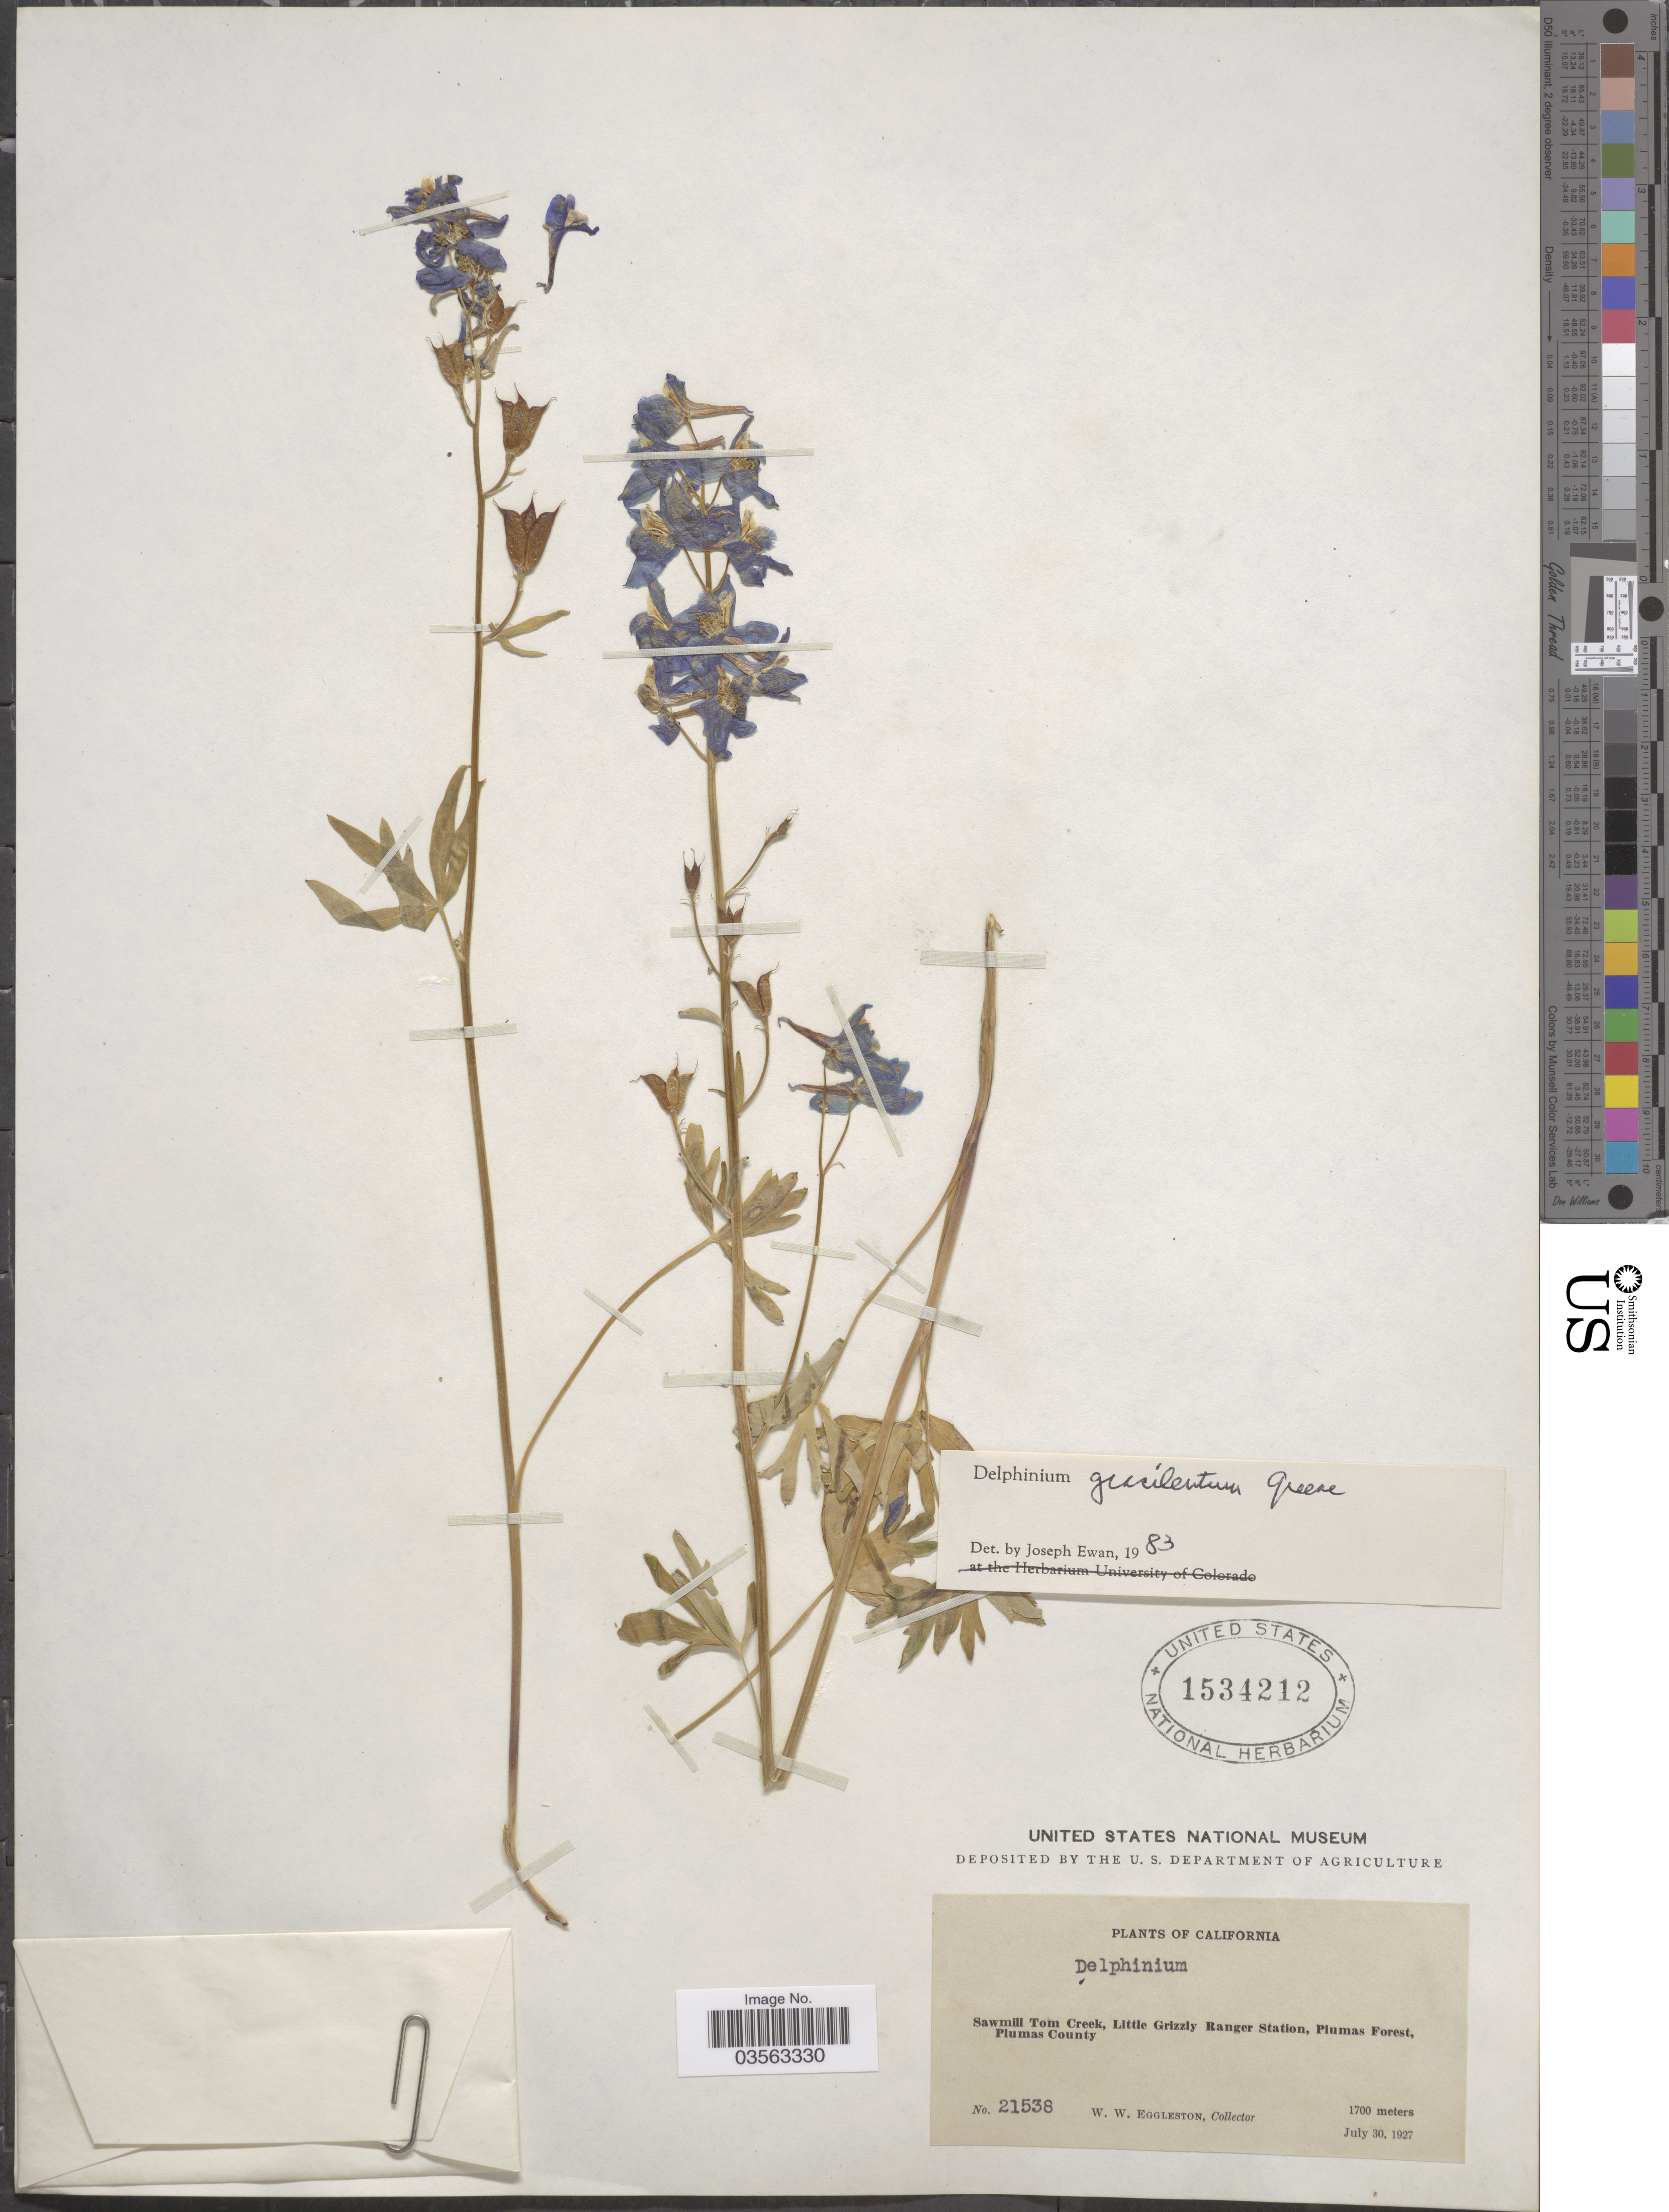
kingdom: Plantae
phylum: Tracheophyta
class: Magnoliopsida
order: Ranunculales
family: Ranunculaceae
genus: Delphinium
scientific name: Delphinium gracilentum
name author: Greene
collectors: W. W. Eggleston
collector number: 21538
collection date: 1927-07-30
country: United States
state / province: California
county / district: Plumas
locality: Sawmill Tom Creek, Little Grizzly Ranger Station, Plumas Forest, Plumas County.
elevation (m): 1700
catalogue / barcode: US 1534212